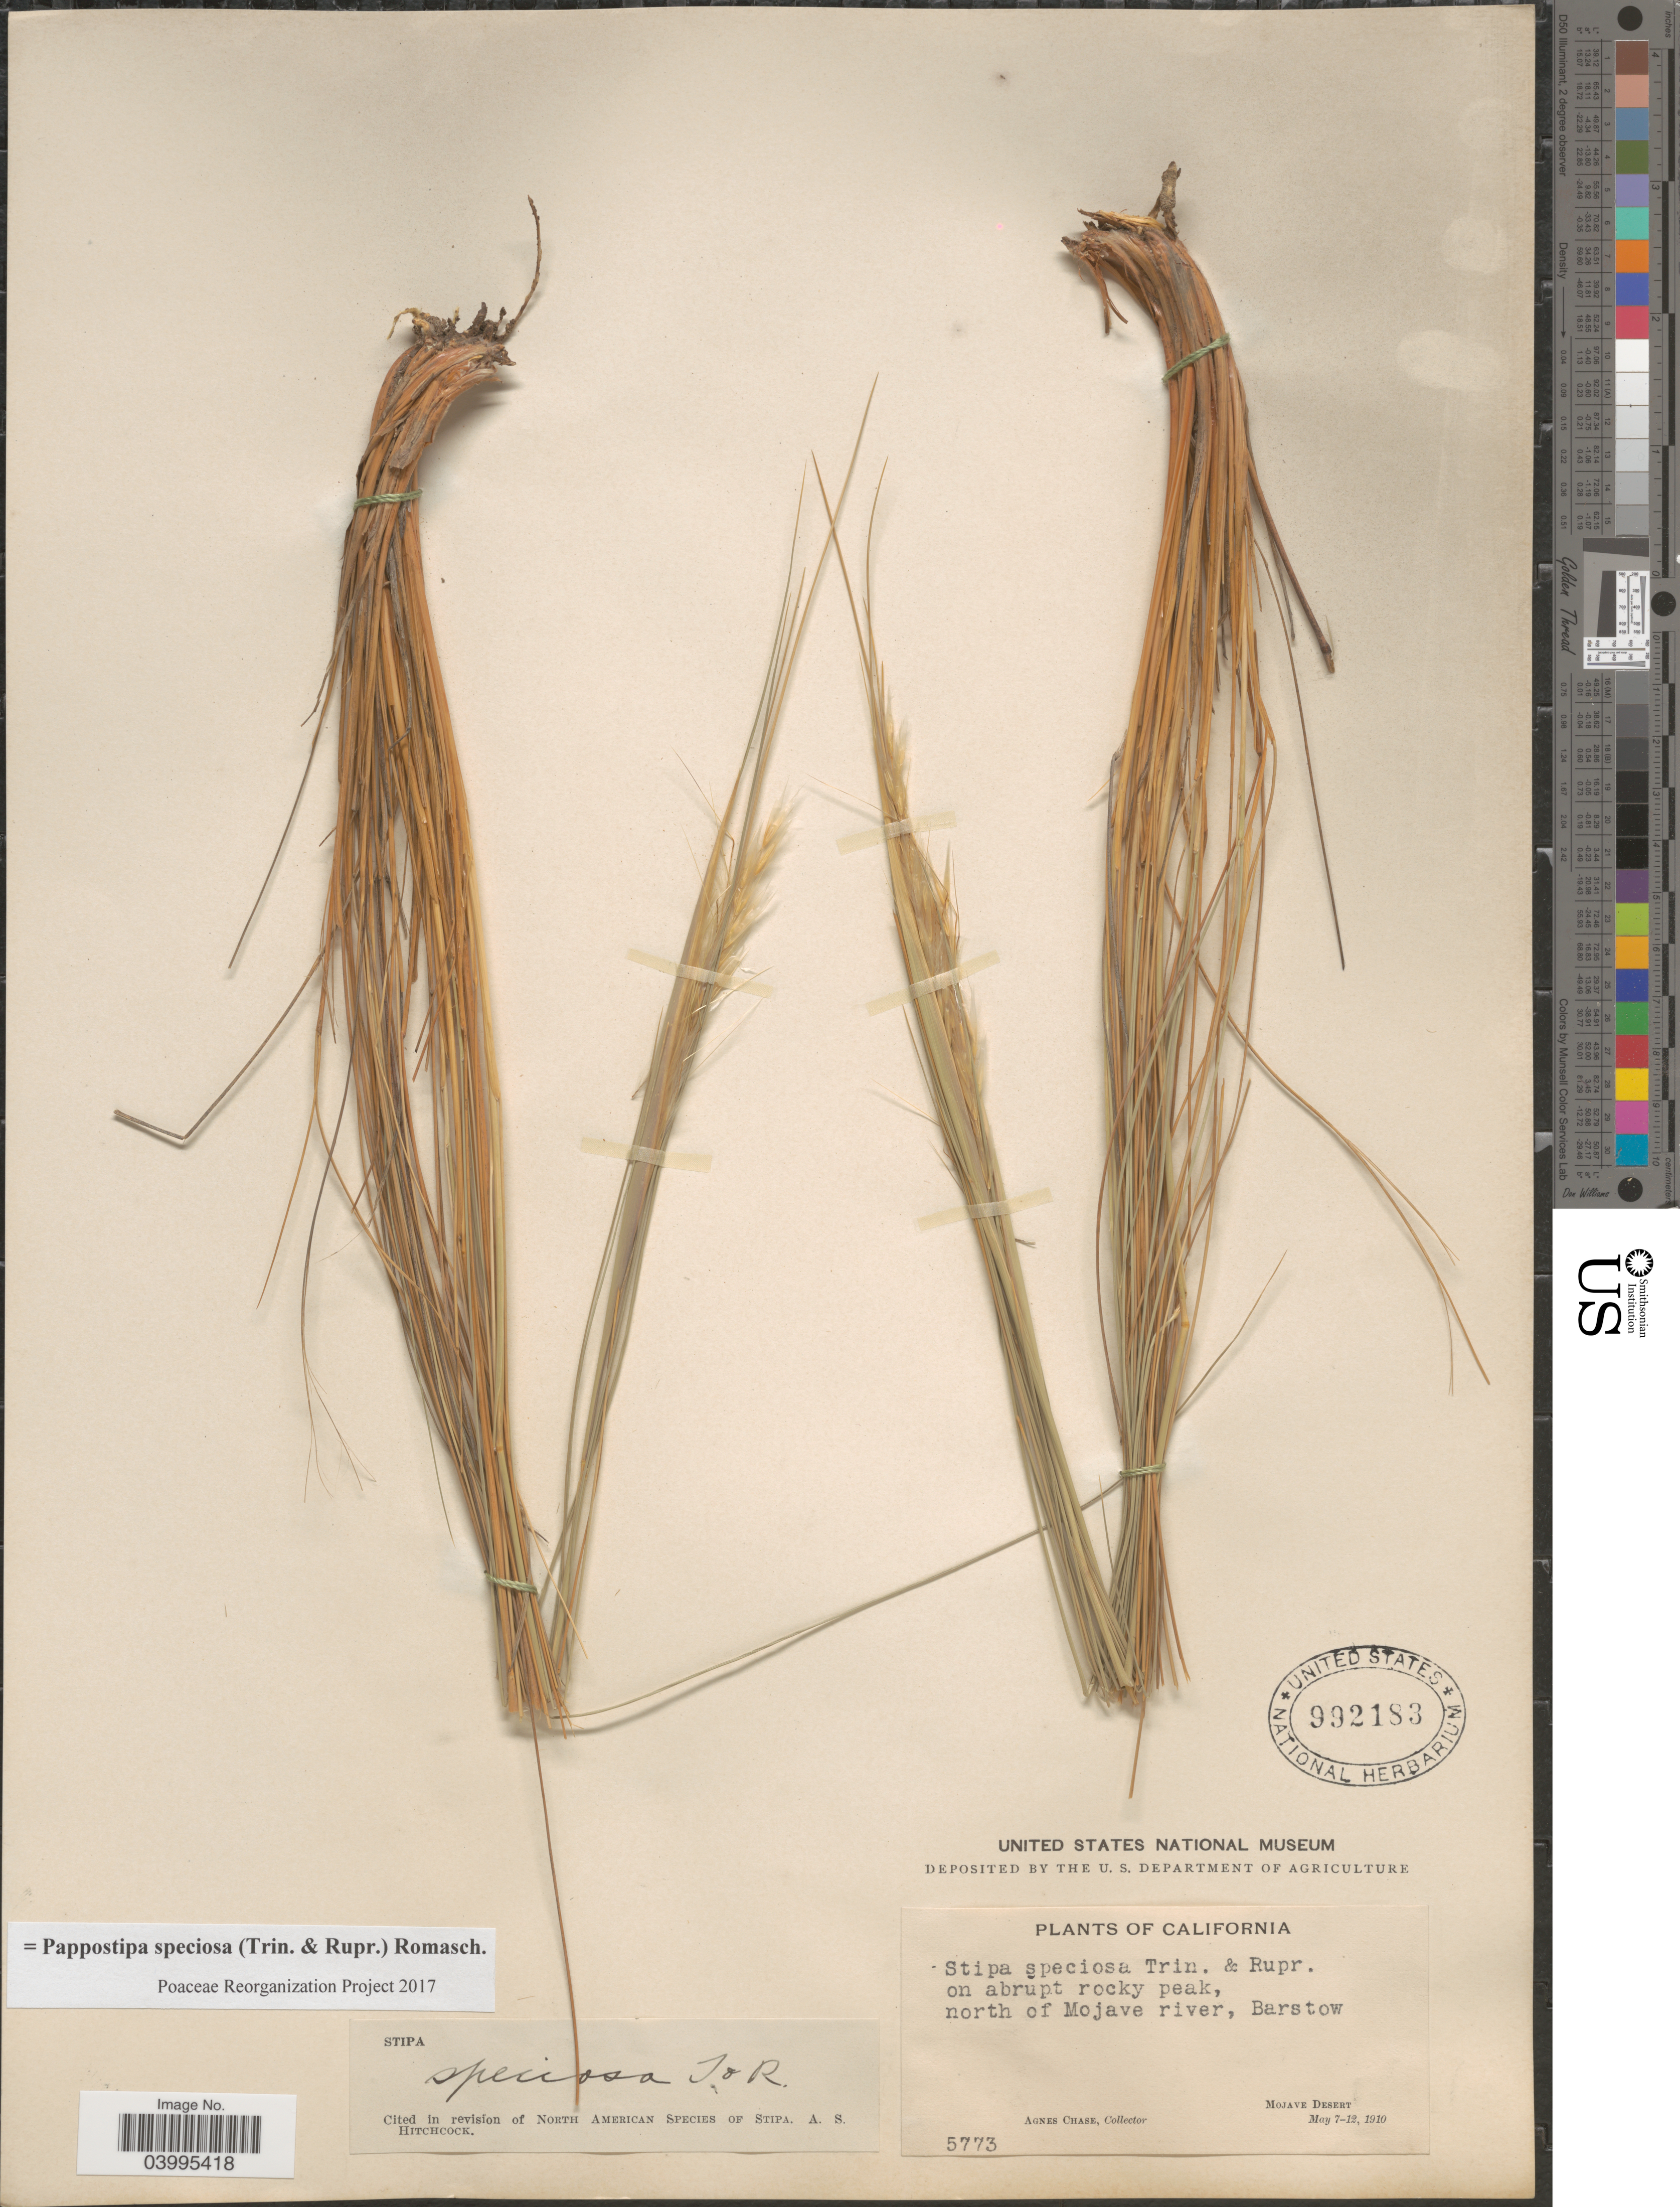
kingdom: Plantae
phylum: Tracheophyta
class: Liliopsida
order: Poales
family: Poaceae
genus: Pappostipa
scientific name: Pappostipa speciosa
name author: (Trin. & Rupr.) Romasch.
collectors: A. Chase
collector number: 5773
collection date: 1910-05-07/1910-05-12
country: United States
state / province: California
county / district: San Bernardino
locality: North of Mojave river, Barstow. Mojave Desert.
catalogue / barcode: US 992183